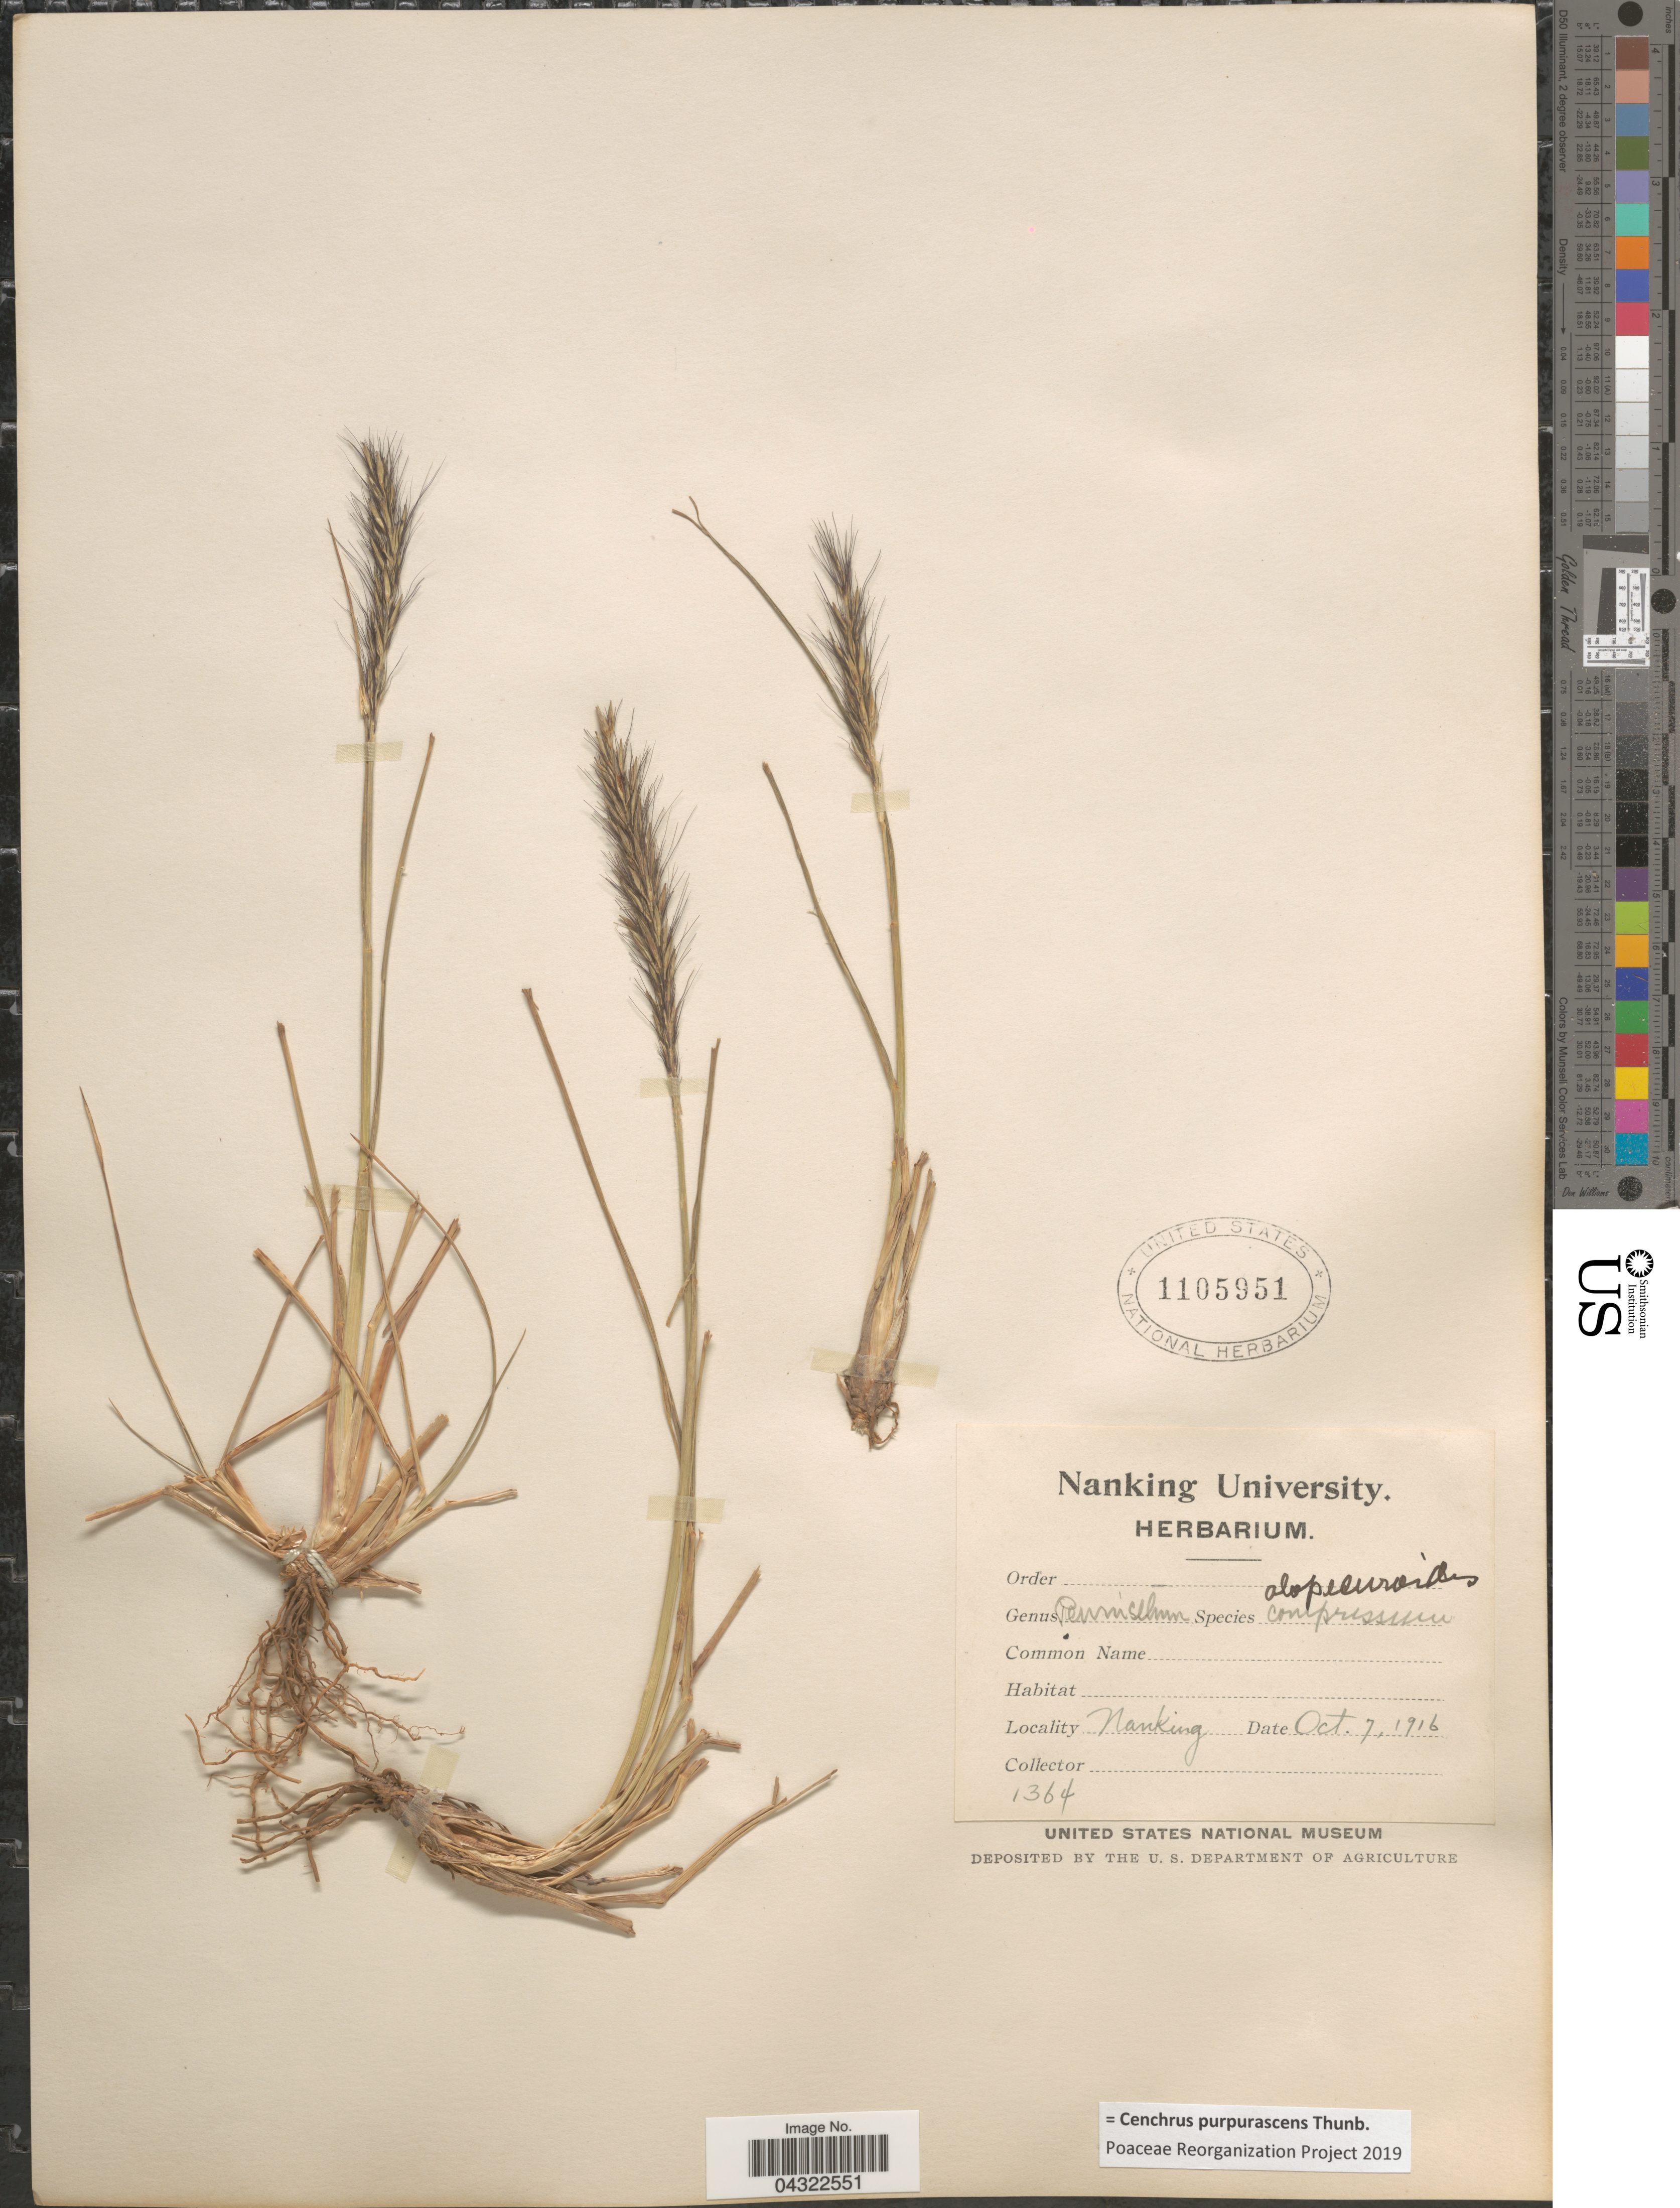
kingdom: Plantae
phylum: Tracheophyta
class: Liliopsida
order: Poales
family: Poaceae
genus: Cenchrus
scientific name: Cenchrus purpurascens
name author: Thunb.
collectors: ex herb. University of Nanking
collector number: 1364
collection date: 1916-10-07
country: China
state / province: Jiangsu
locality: Nanking.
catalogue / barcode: US 1105951